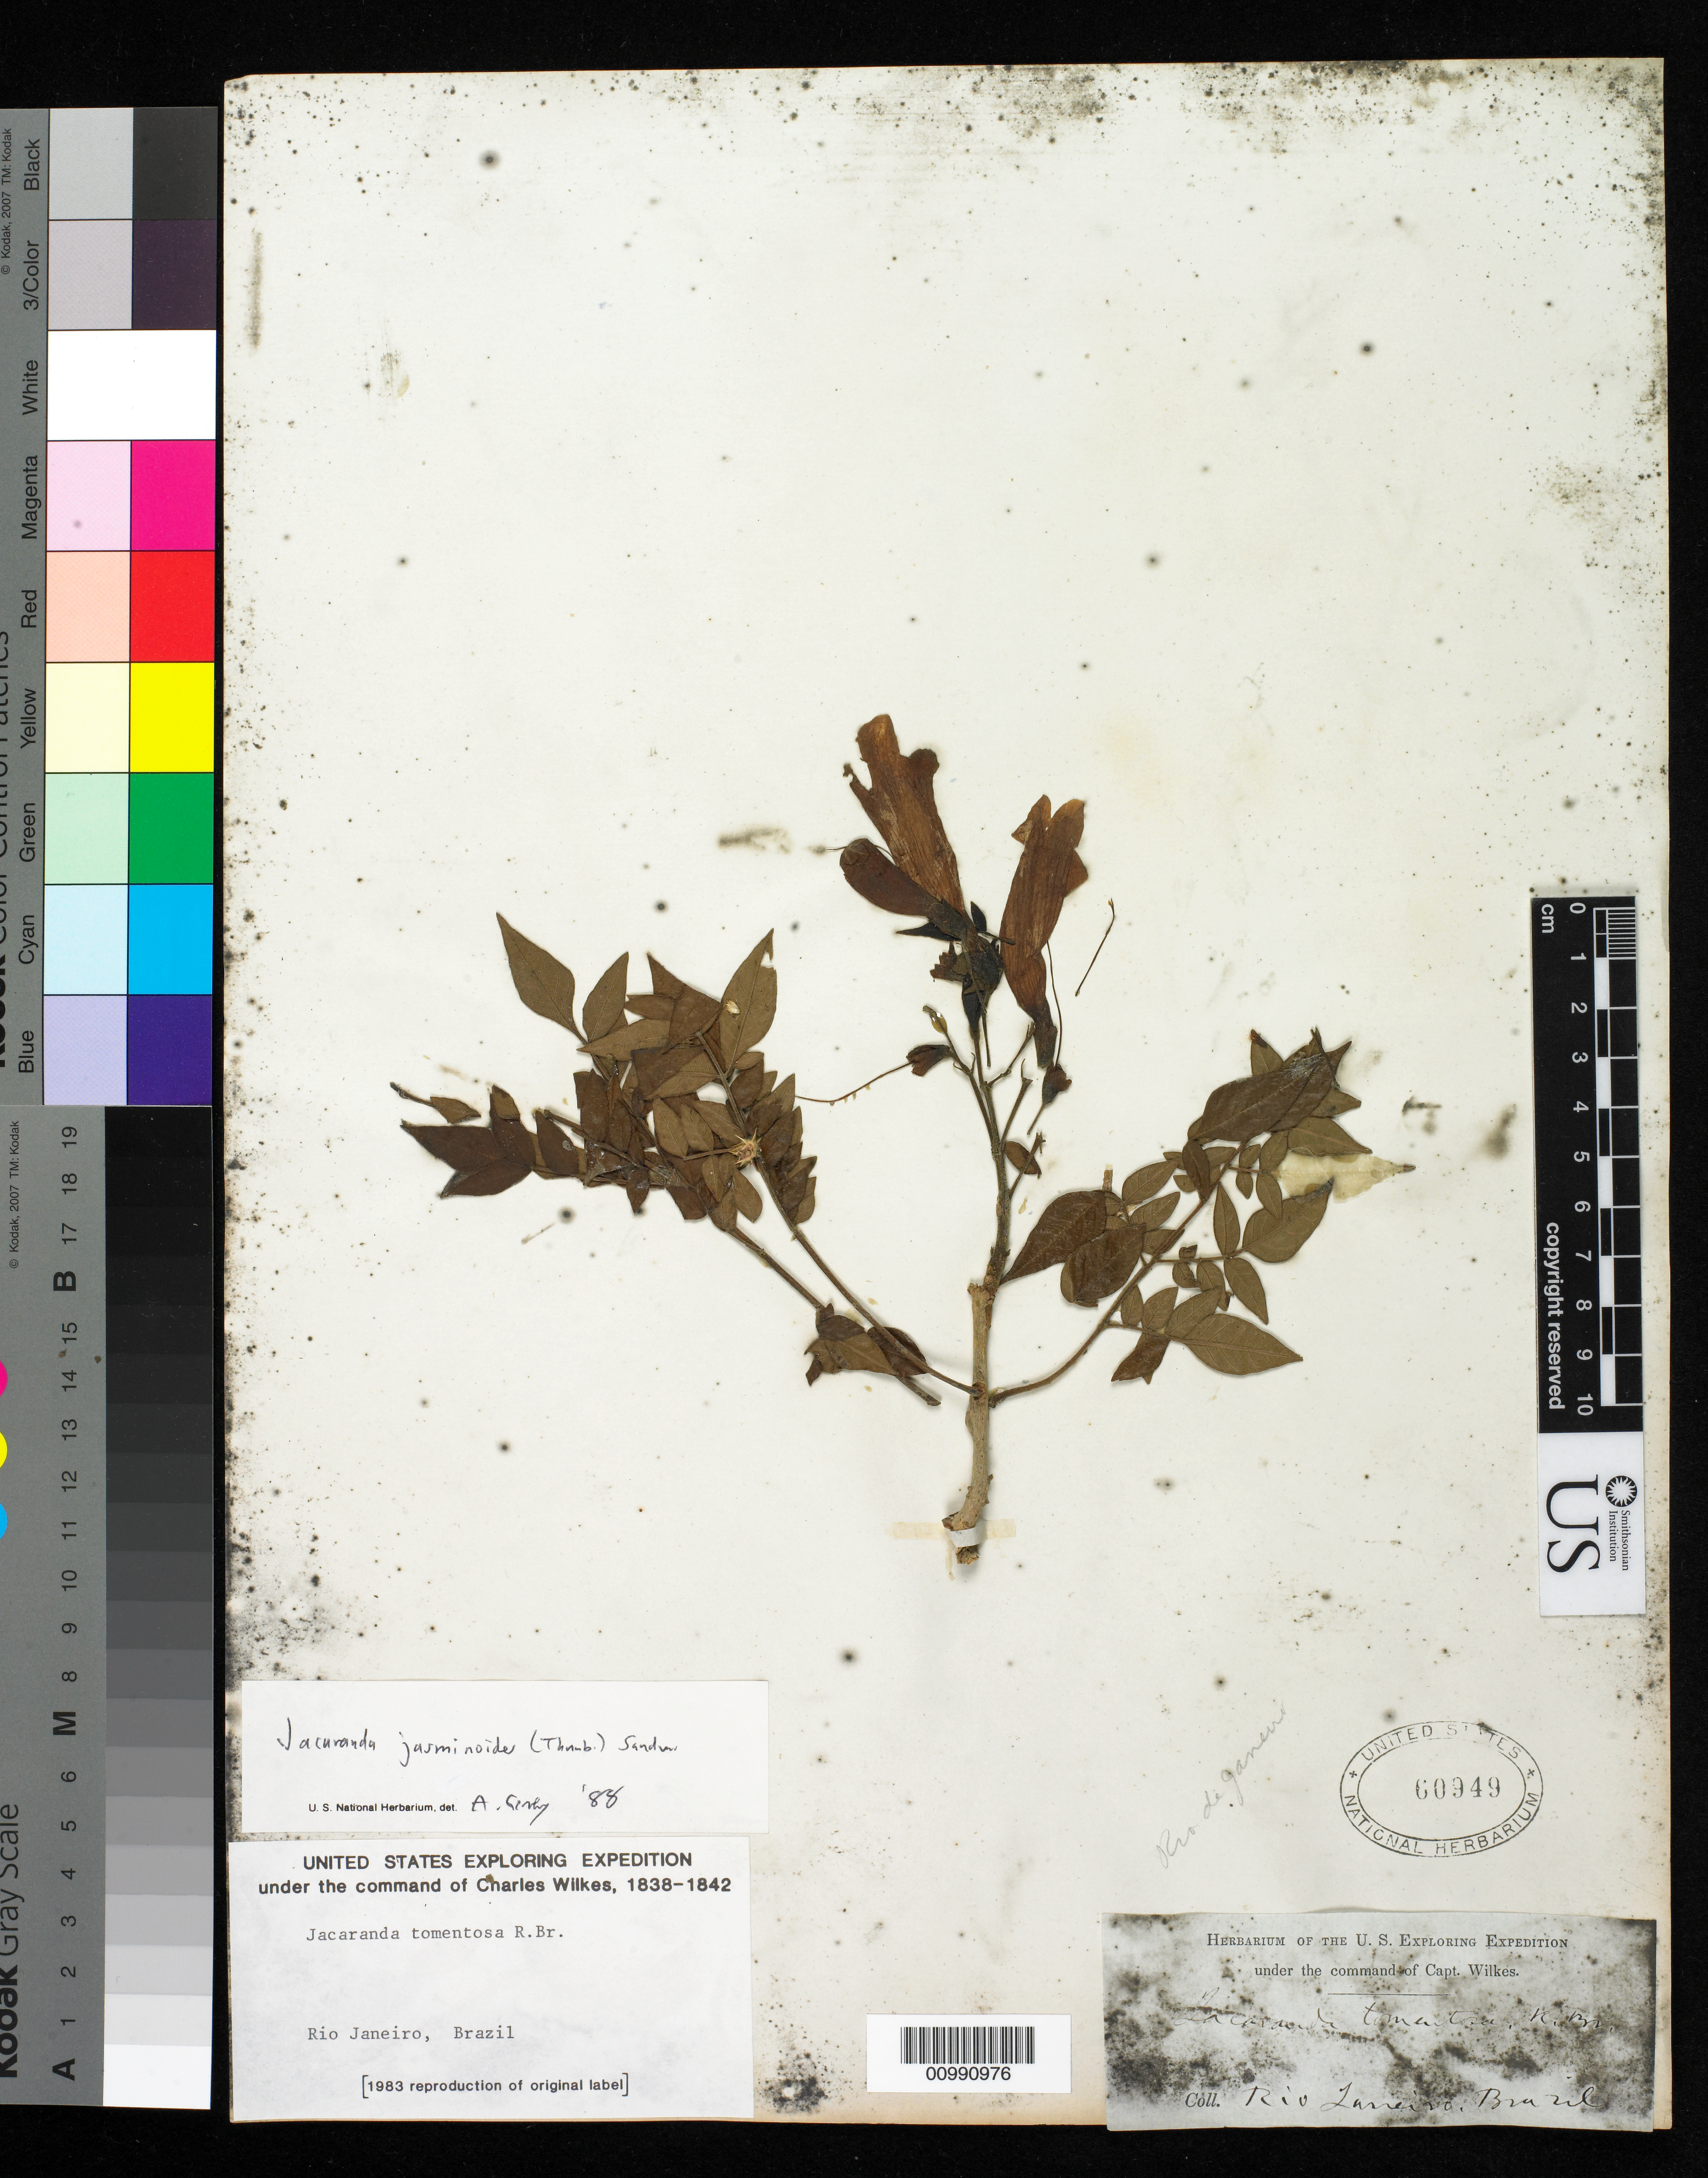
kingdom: Plantae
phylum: Tracheophyta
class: Magnoliopsida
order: Lamiales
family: Bignoniaceae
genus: Jacaranda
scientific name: Jacaranda jasminoides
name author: (Thunb.) Sandwith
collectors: Wilkes Explor. Exped.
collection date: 1838/1842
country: Brazil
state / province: Rio de Janeiro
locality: Rio Janeiro, Brazil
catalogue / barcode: US 60949